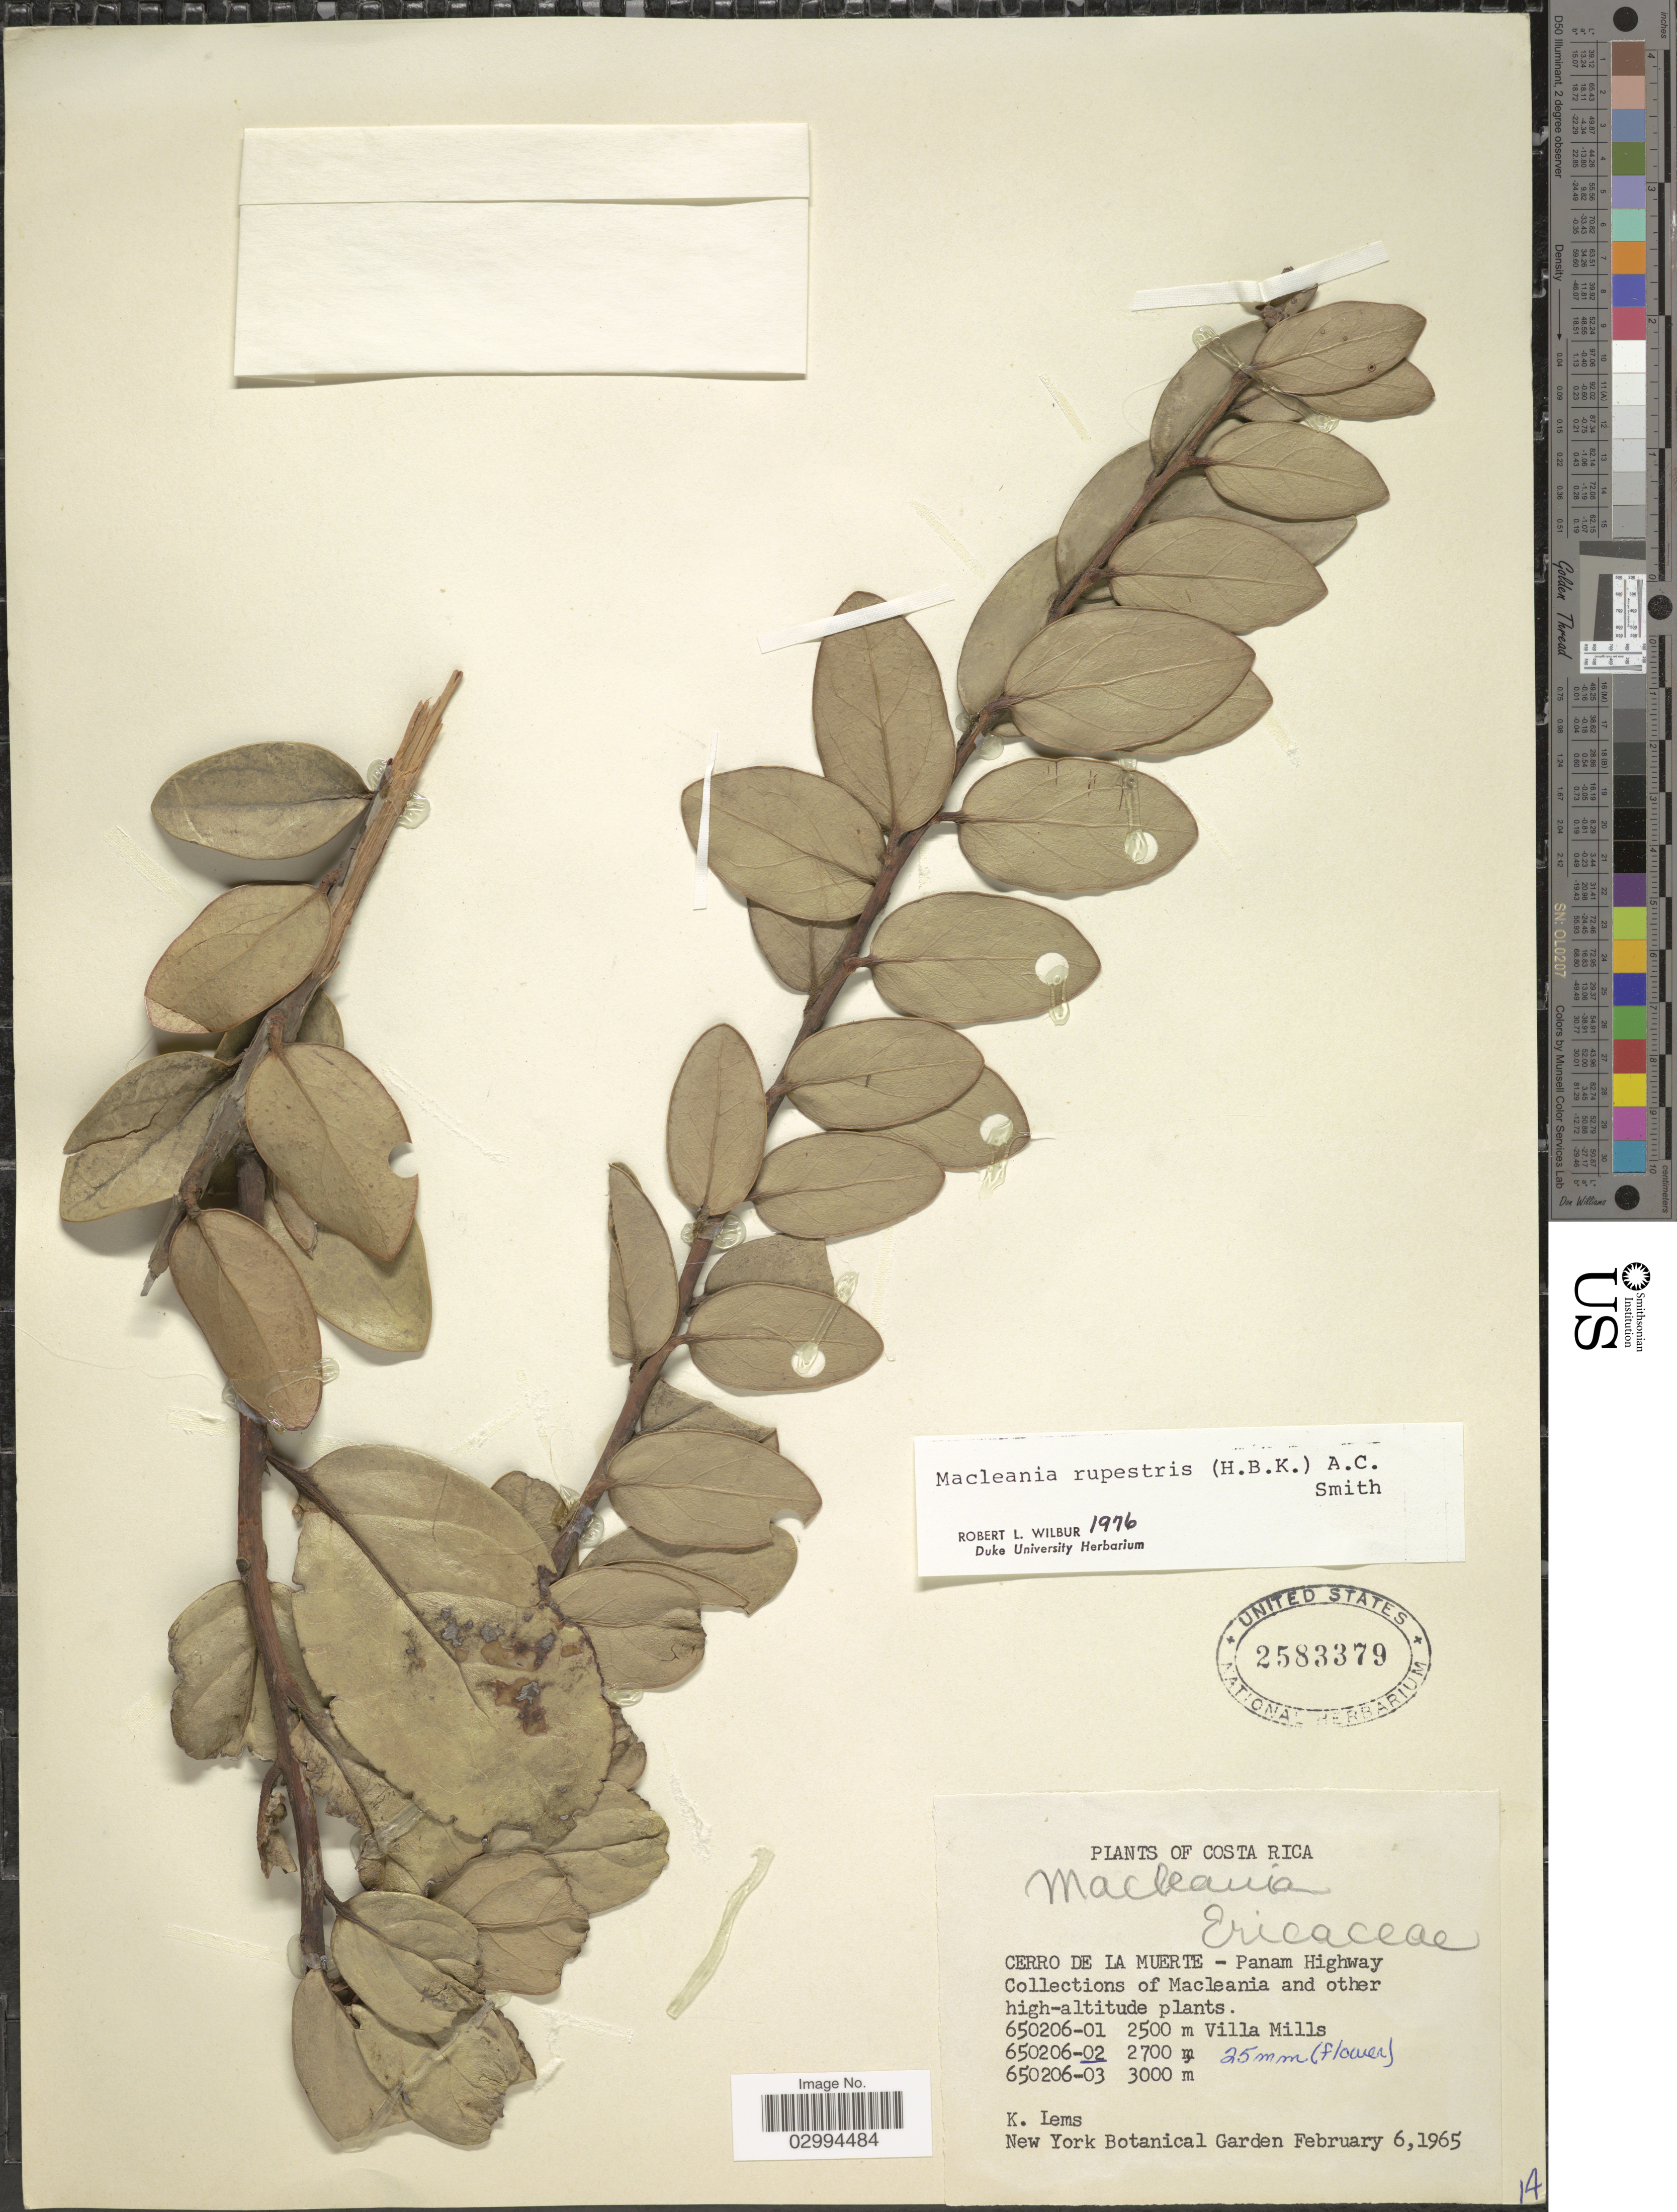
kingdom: Plantae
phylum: Tracheophyta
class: Magnoliopsida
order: Ericales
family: Ericaceae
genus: Macleania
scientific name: Macleania rupestris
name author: (Kunth) A.C. Sm.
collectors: K. Lems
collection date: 1965-02-06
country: Costa Rica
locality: Cerro de la Muerte - Panam Highway.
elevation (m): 2700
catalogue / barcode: US 2583379